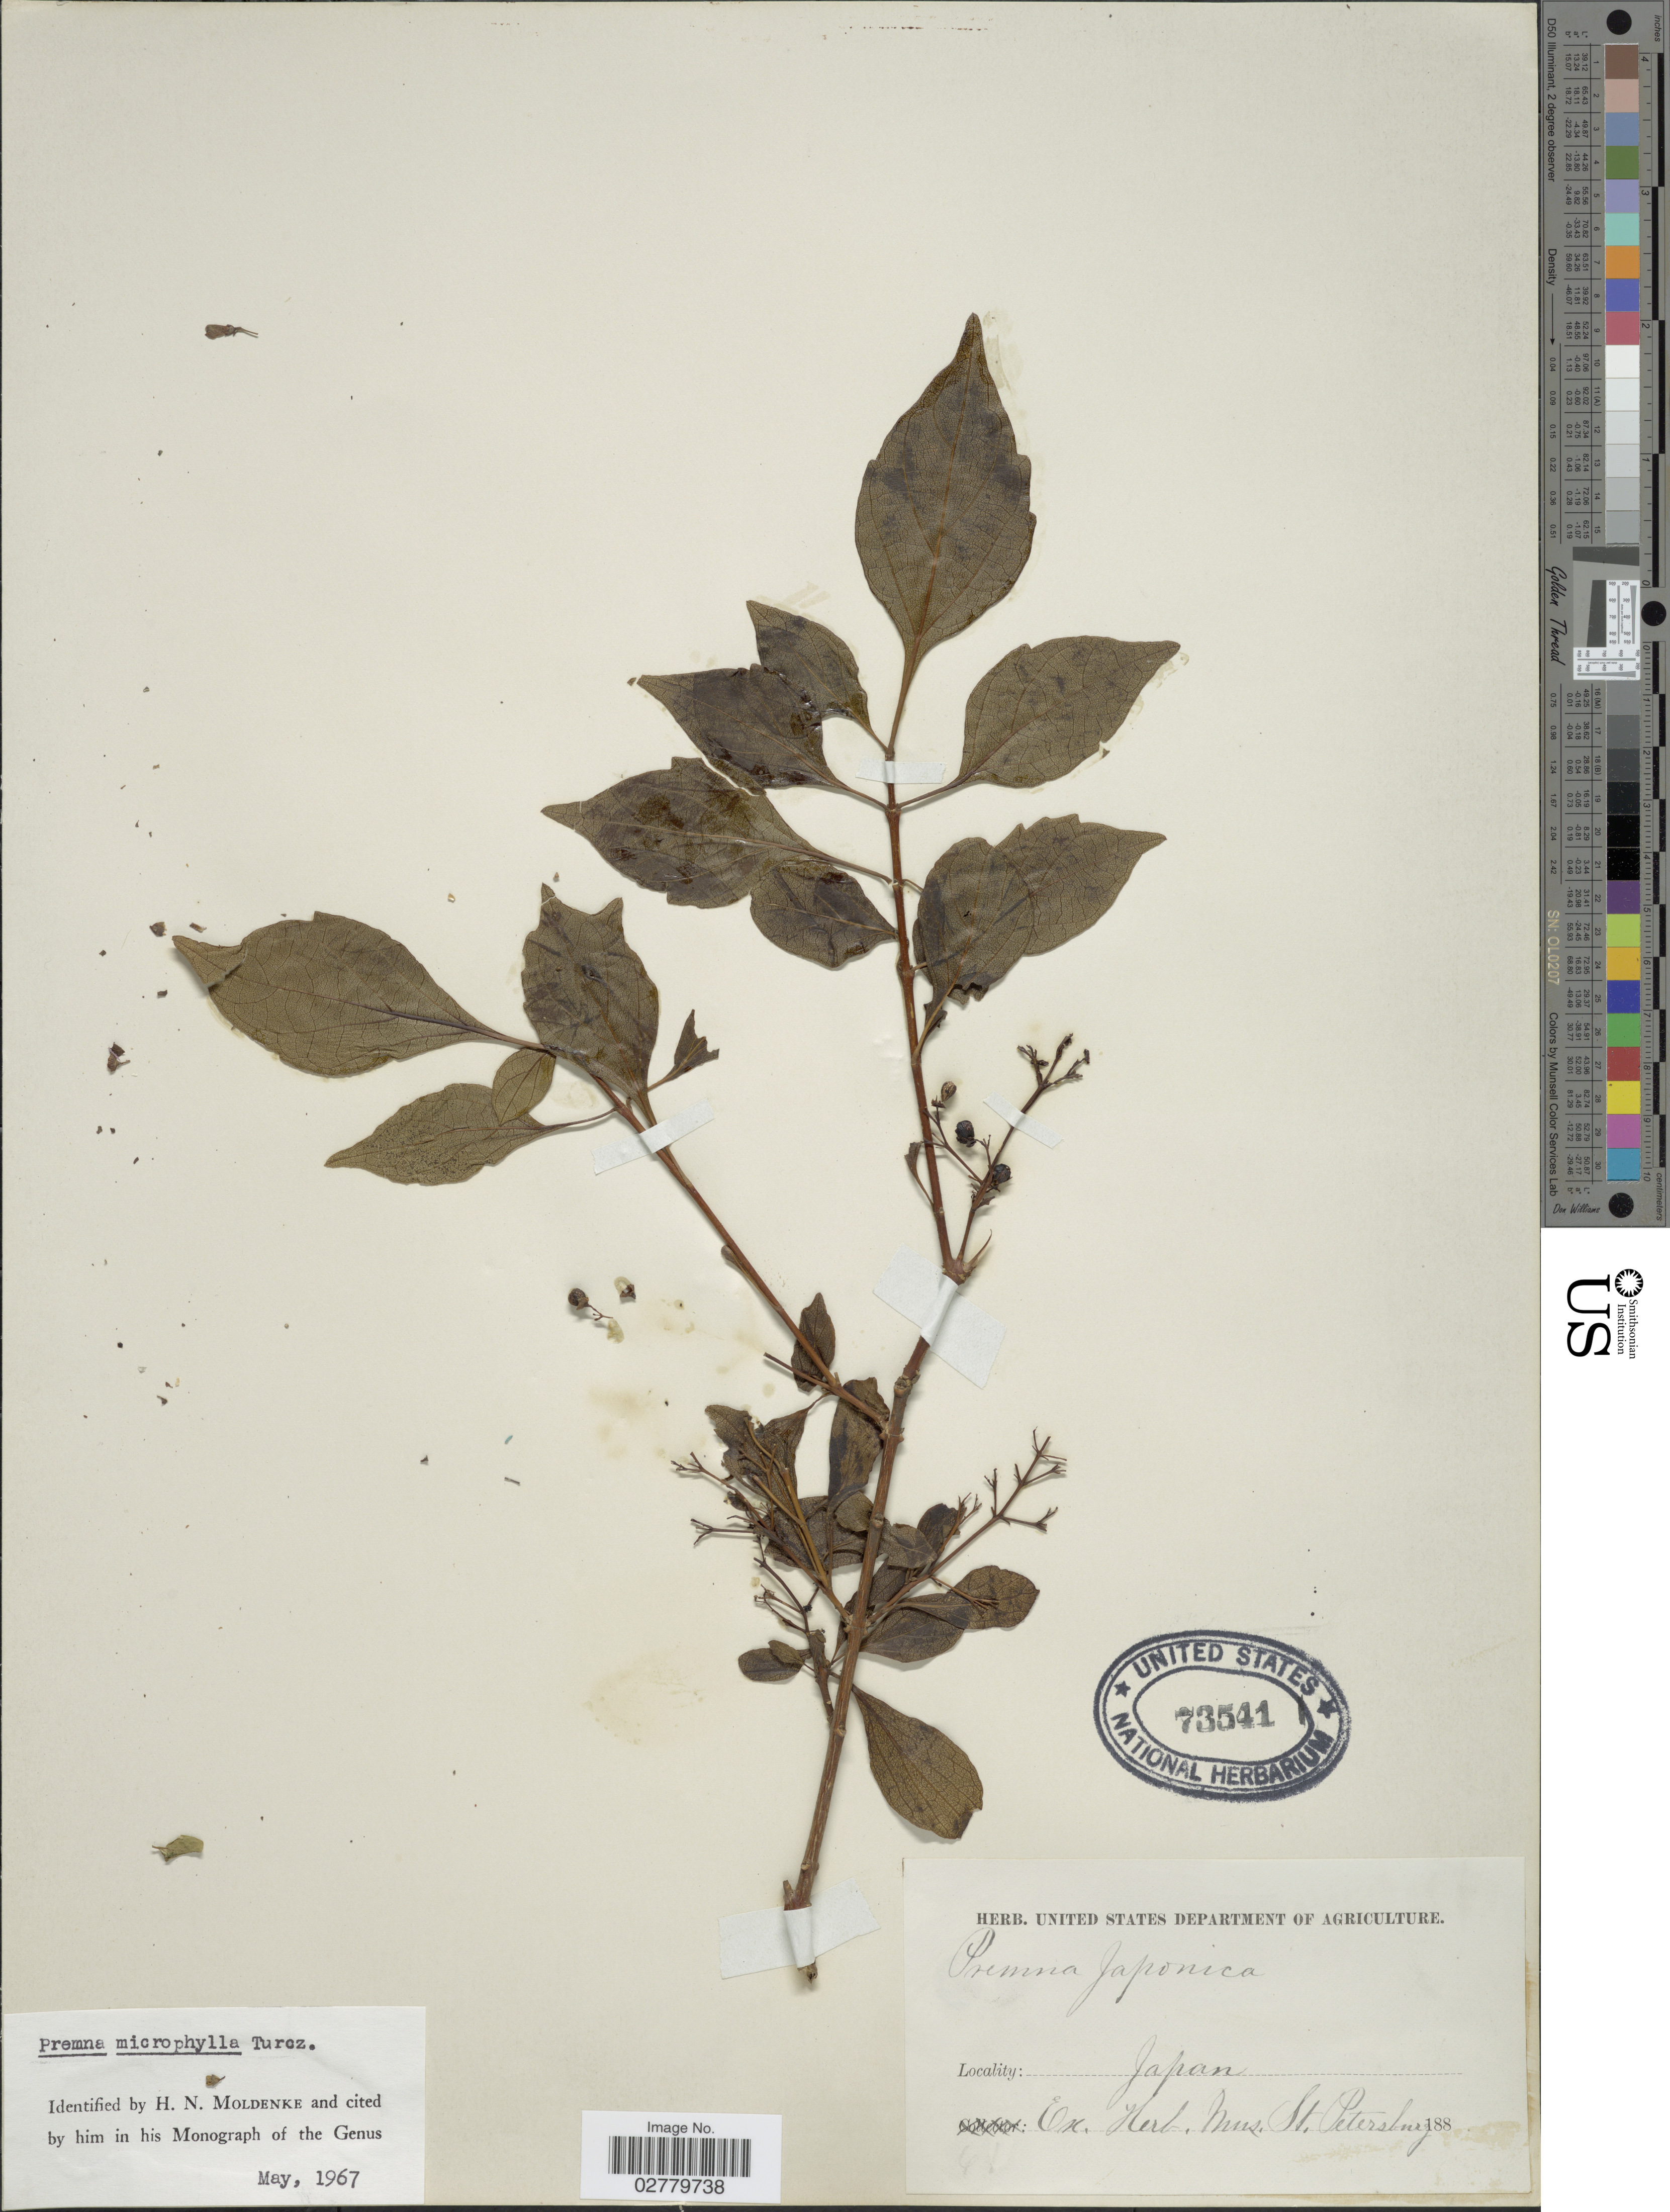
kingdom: Plantae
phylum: Tracheophyta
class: Magnoliopsida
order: Lamiales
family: Lamiaceae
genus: Premna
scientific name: Premna microphylla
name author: Turcz.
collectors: ex herb. Mus. St. Petersburg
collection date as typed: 188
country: Japan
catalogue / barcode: US 73541